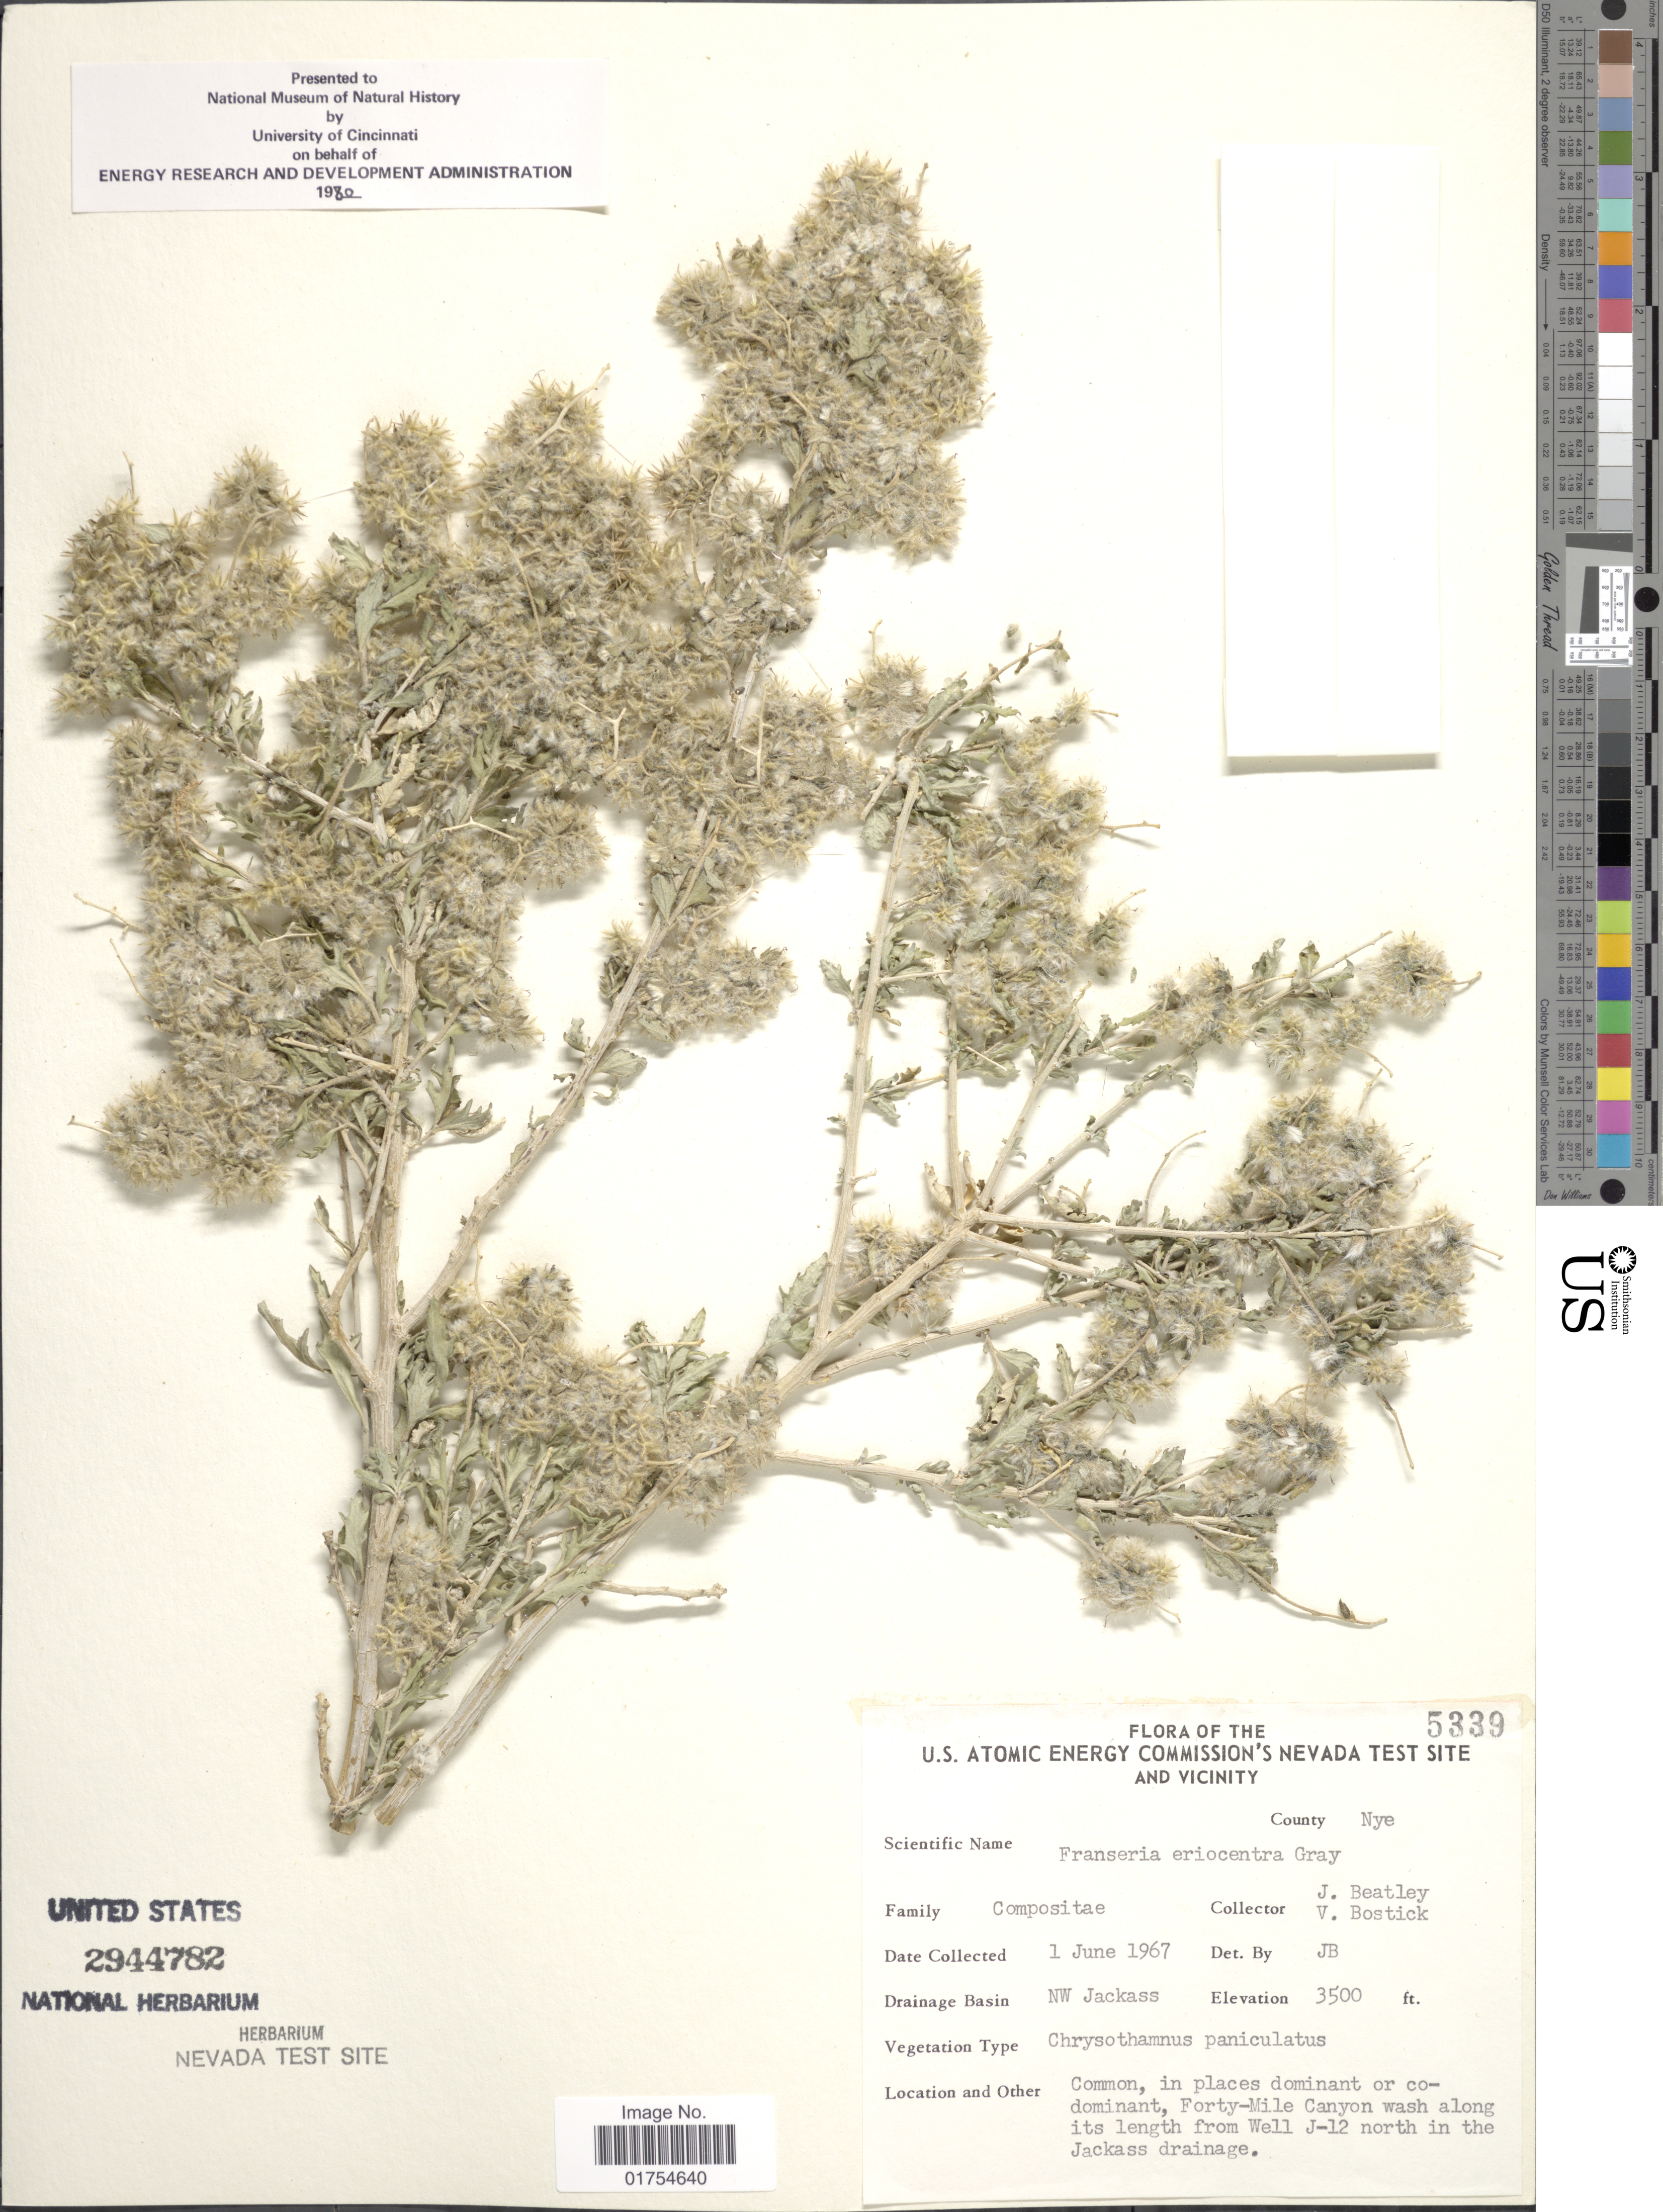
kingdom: Plantae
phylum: Tracheophyta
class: Magnoliopsida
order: Asterales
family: Asteraceae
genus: Franseria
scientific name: Franseria eriocentra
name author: A. Gray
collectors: J. C. Beatley & V. Bostick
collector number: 5339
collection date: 1967-06-01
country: United States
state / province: Nevada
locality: U.S. Atomic Energy Commission's Nevada Test Site and vicinity, County Nye, NW Jackass, Forty-Mile Canyon wash along its lenght from Well J-12 north in the Jackass drainage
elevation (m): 1067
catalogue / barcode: US 2944782